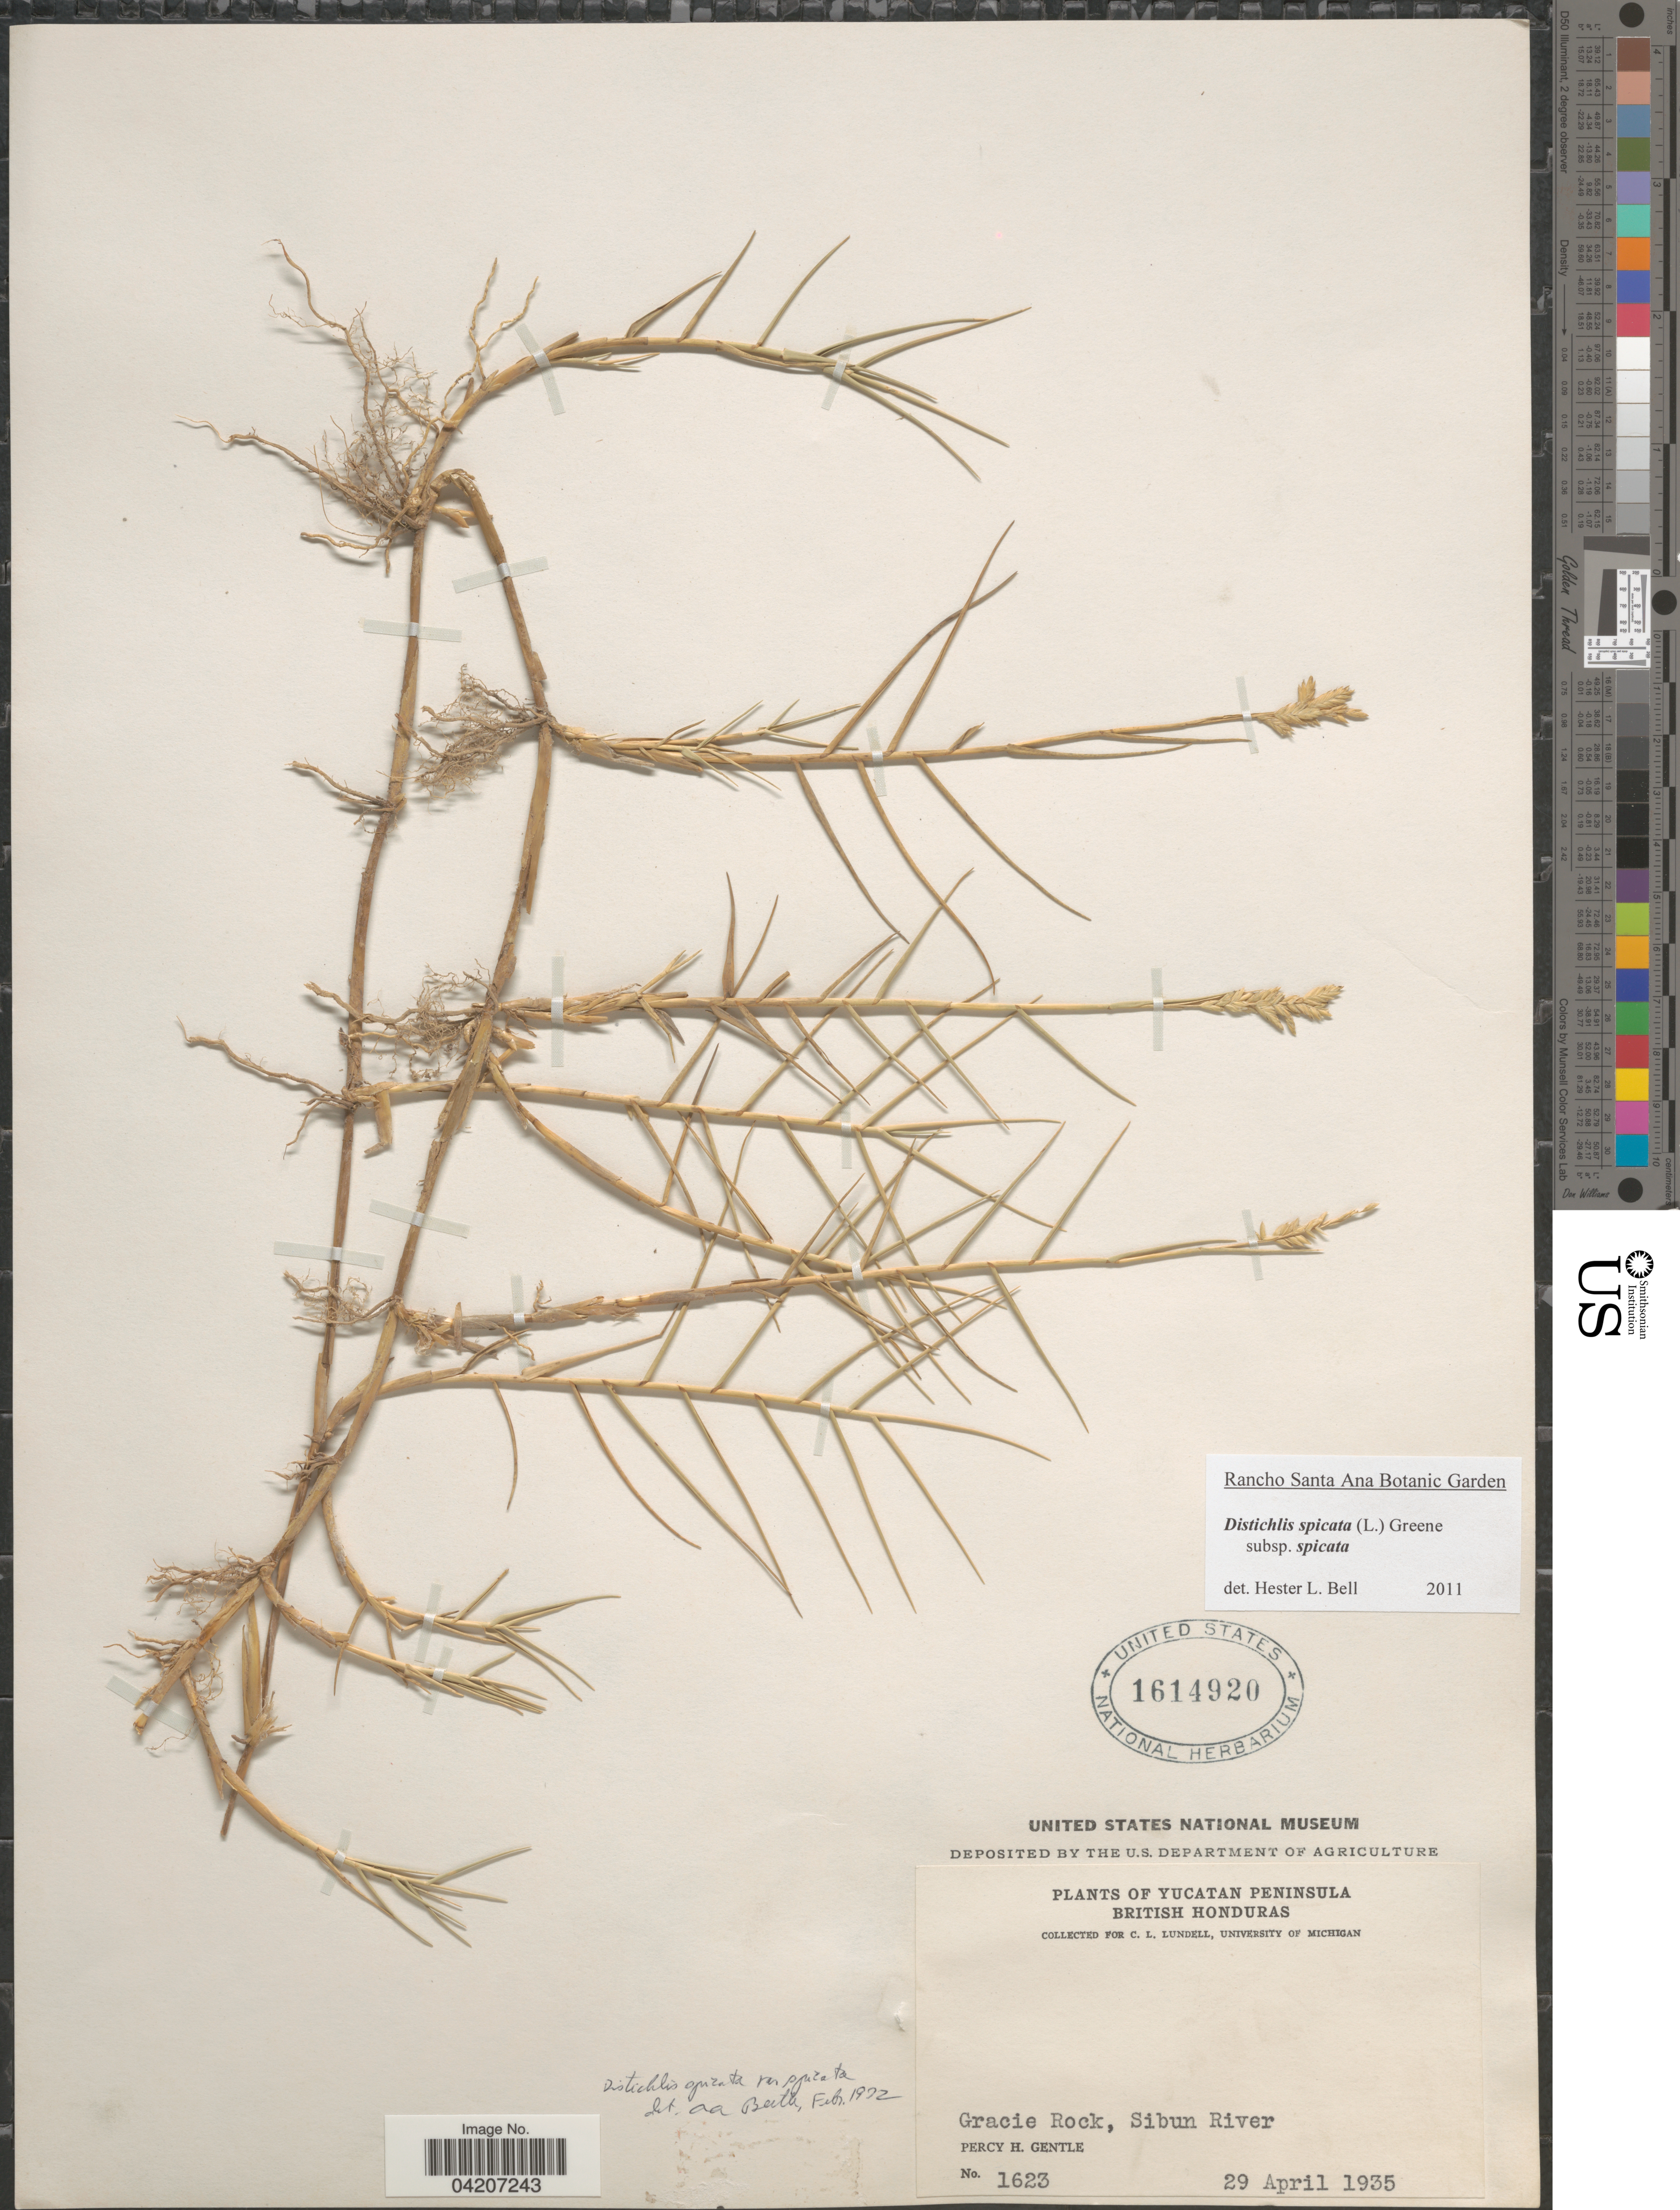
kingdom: Plantae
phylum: Tracheophyta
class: Liliopsida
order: Poales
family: Poaceae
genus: Distichlis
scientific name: Distichlis spicata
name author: (L.) Greene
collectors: P. H. Gentle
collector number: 1623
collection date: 1935-04-29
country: Belize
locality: Yucatan Peninsula. British Honduras. Gracie Rock, Sibun River.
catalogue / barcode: US 1614920